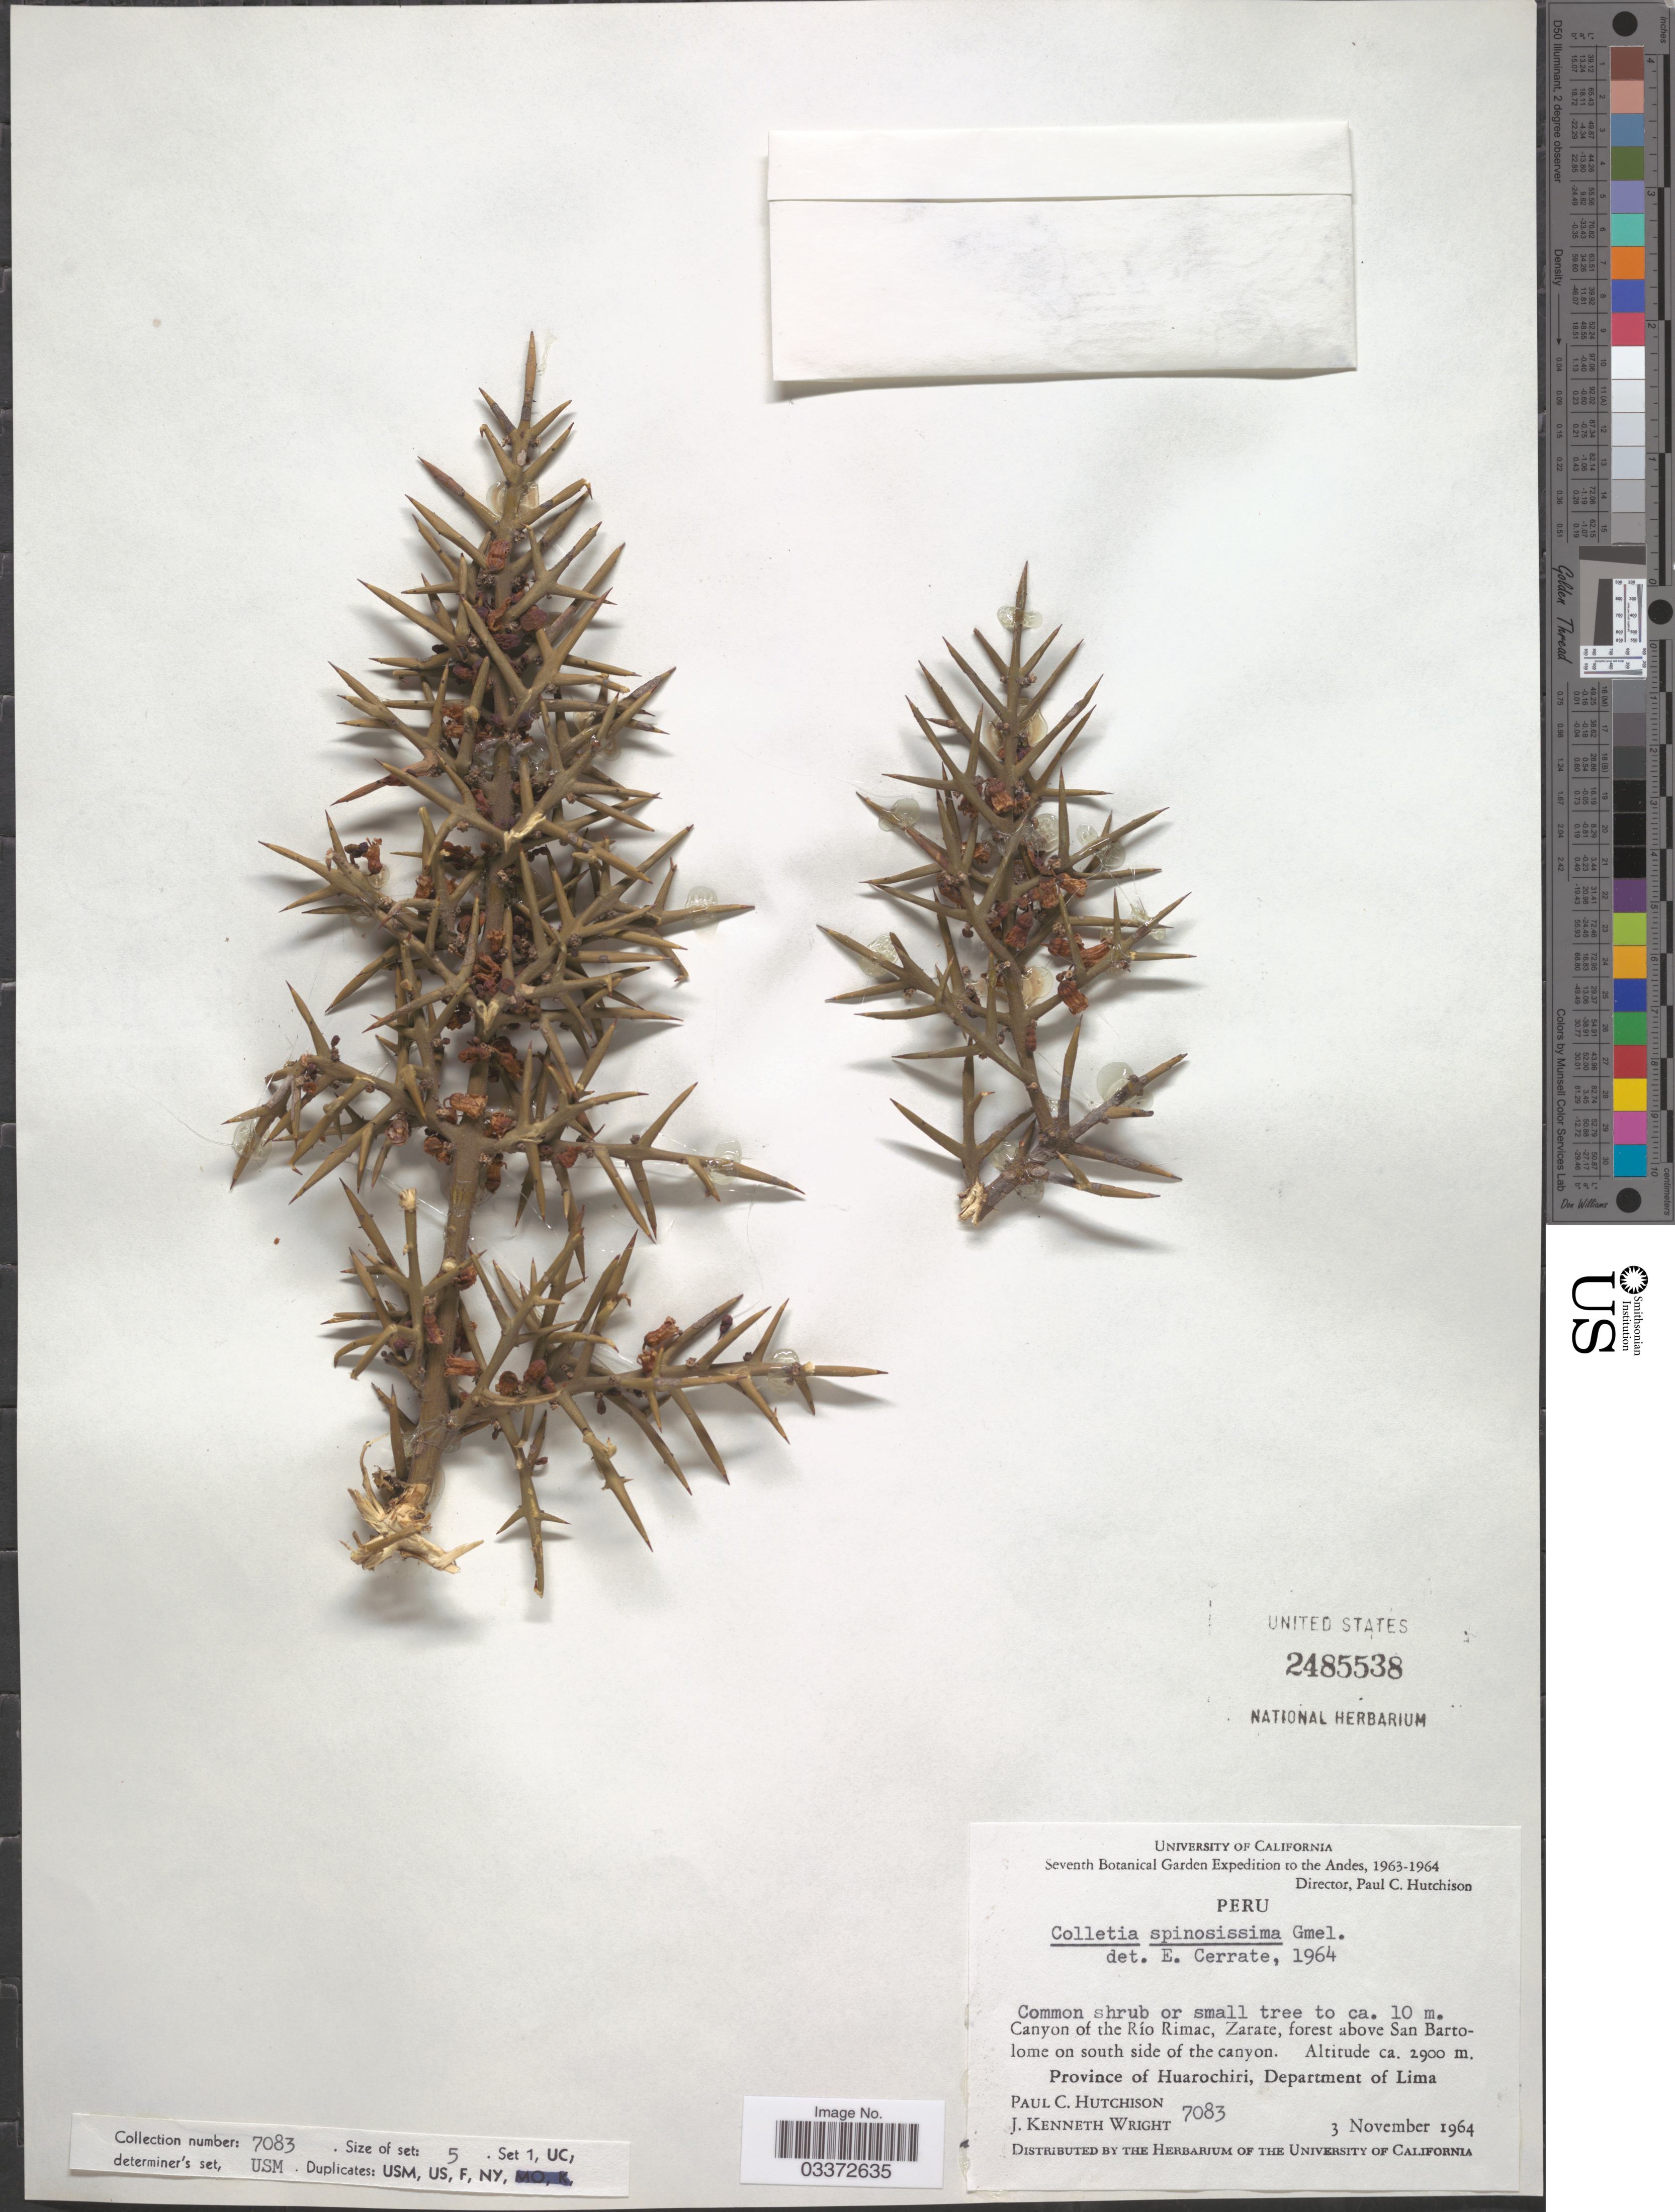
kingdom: Plantae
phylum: Tracheophyta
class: Magnoliopsida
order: Rosales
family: Rhamnaceae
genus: Colletia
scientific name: Colletia spinosissima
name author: J.F. Gmel.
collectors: P. C. Hutchison & J. K. Wright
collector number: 7083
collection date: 1964-11-03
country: Peru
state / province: Lima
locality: Andes. Canyon of the Río Rimac, Zarate, forest above San Bartolome on south side of the canyon. Province of Huarochiri, Department of Lima.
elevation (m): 2900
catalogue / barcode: US 2485538